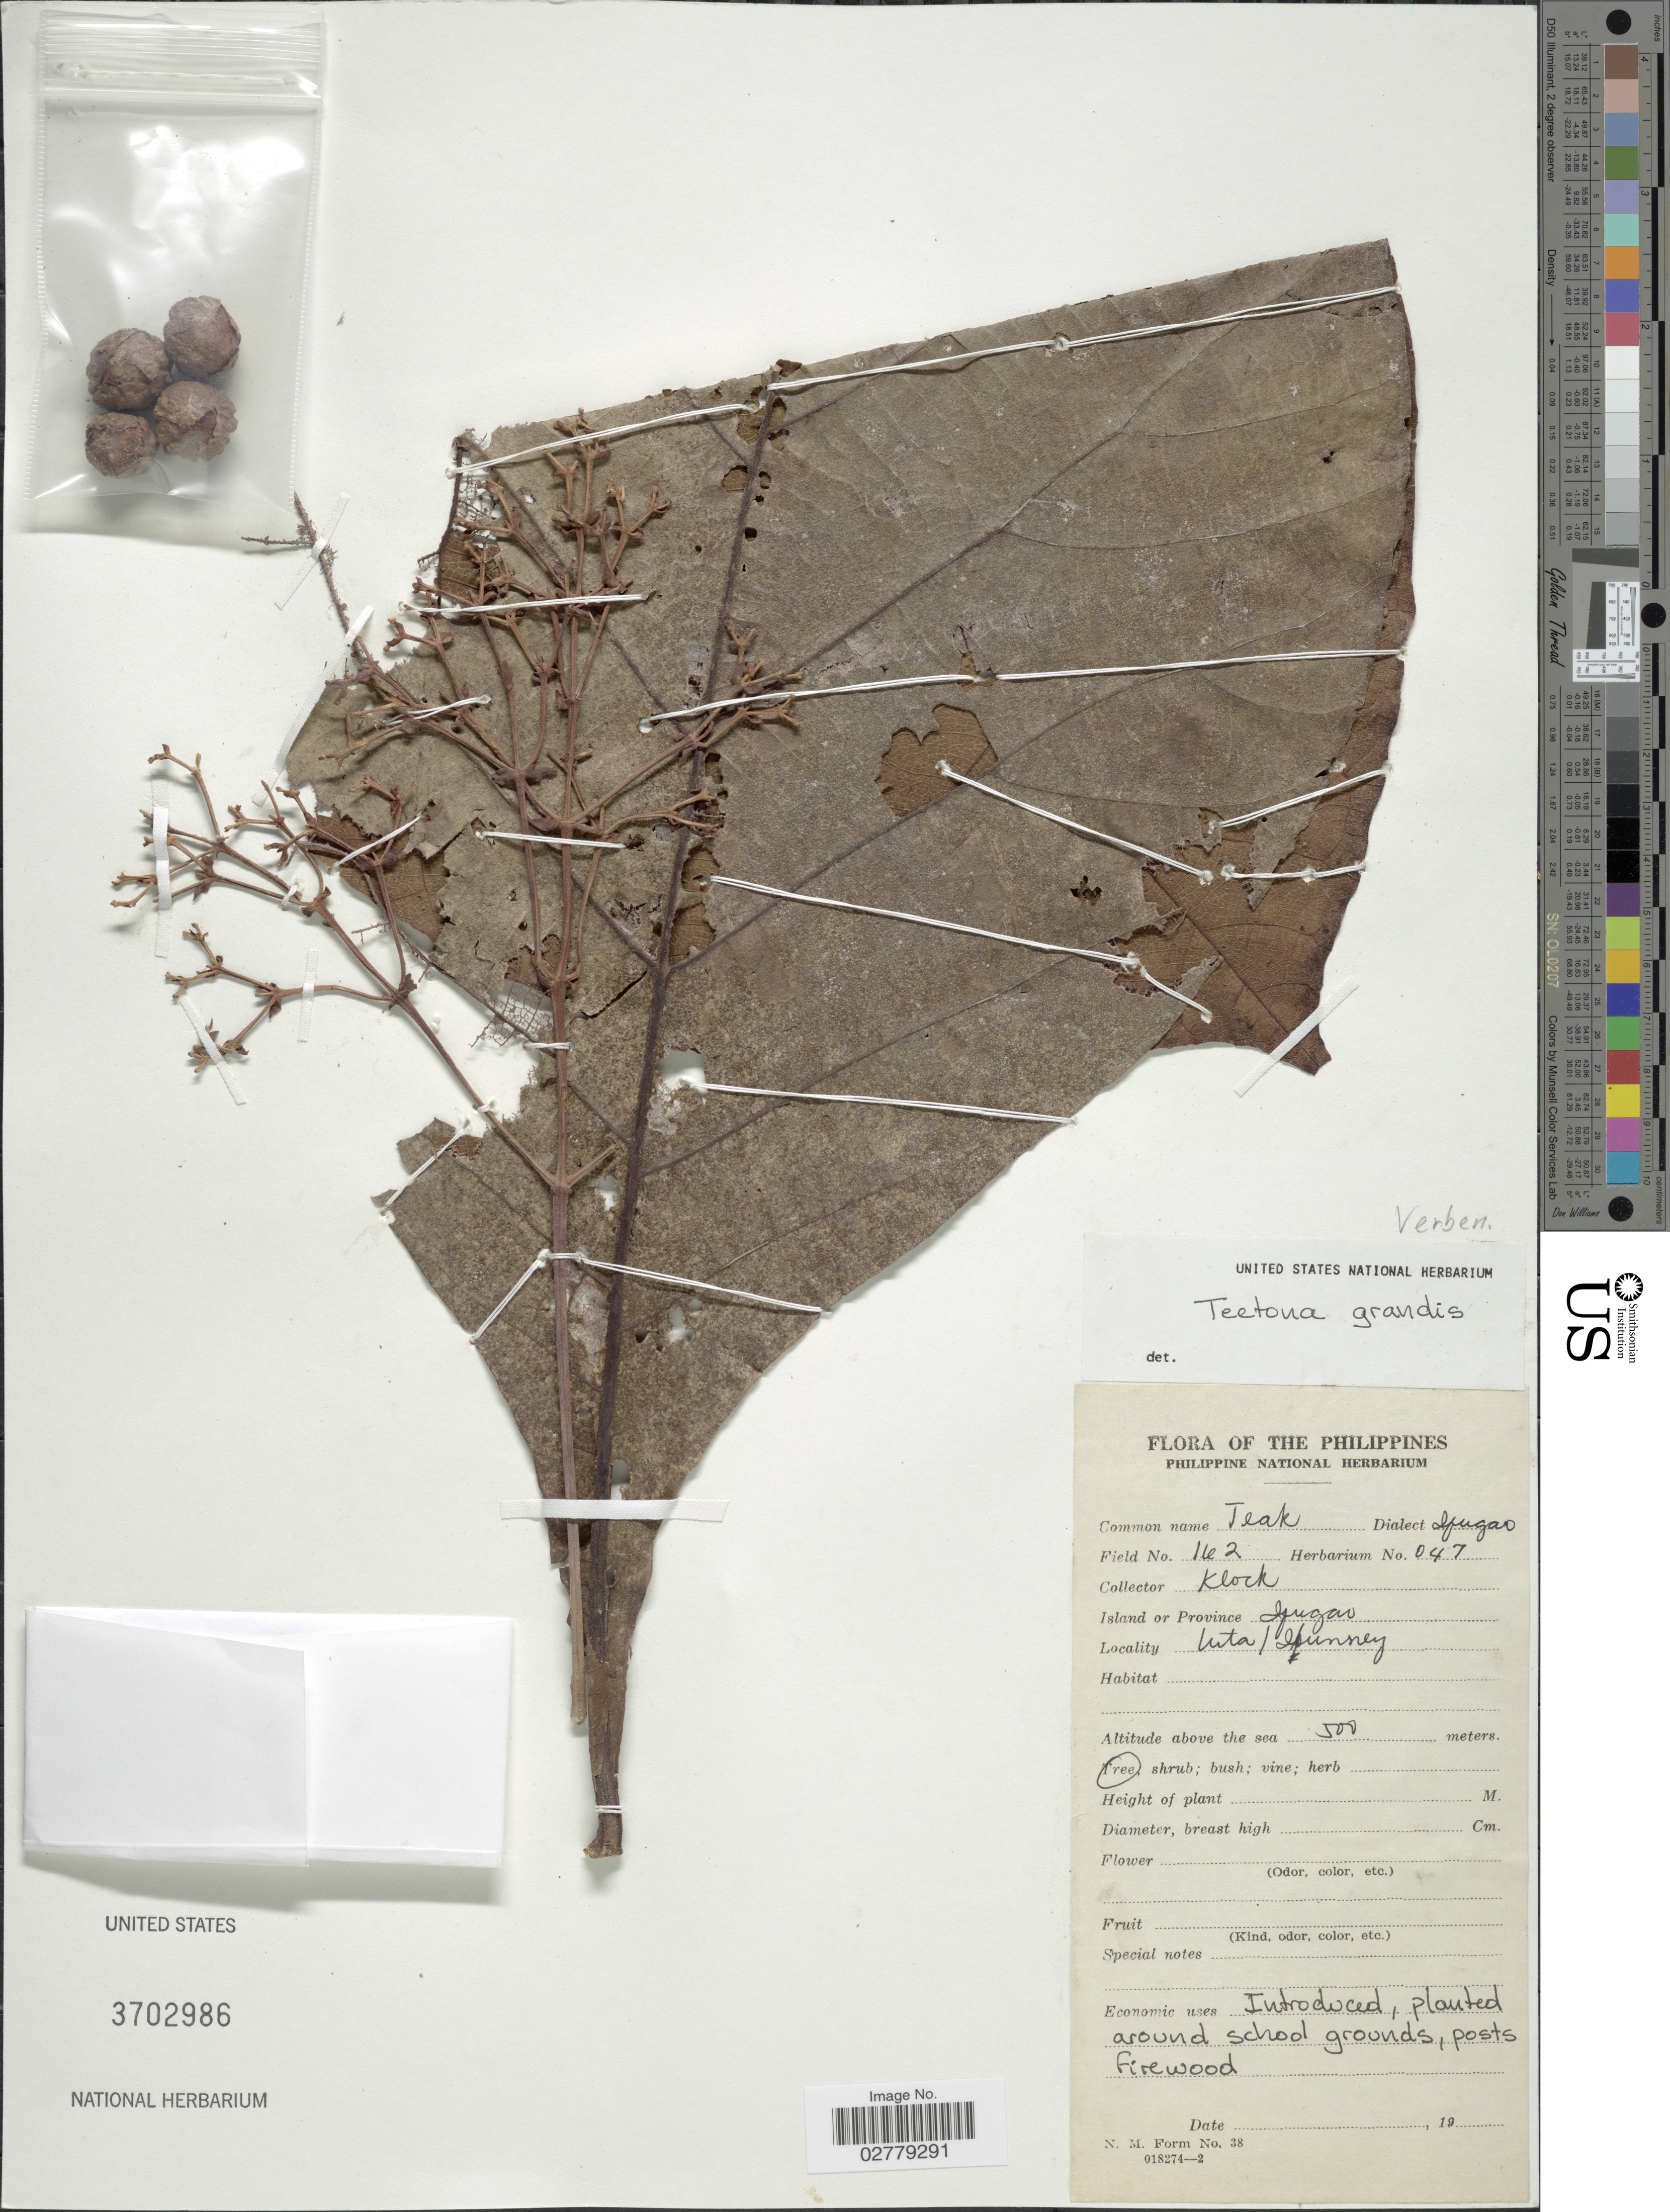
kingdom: Plantae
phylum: Tracheophyta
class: Magnoliopsida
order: Lamiales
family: Lamiaceae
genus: Tectona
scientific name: Tectona grandis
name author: L. f.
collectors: Klock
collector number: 162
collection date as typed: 19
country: Philippines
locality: Island or Province Ifugao, Mta/Ibunney.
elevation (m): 500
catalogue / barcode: US 3702986